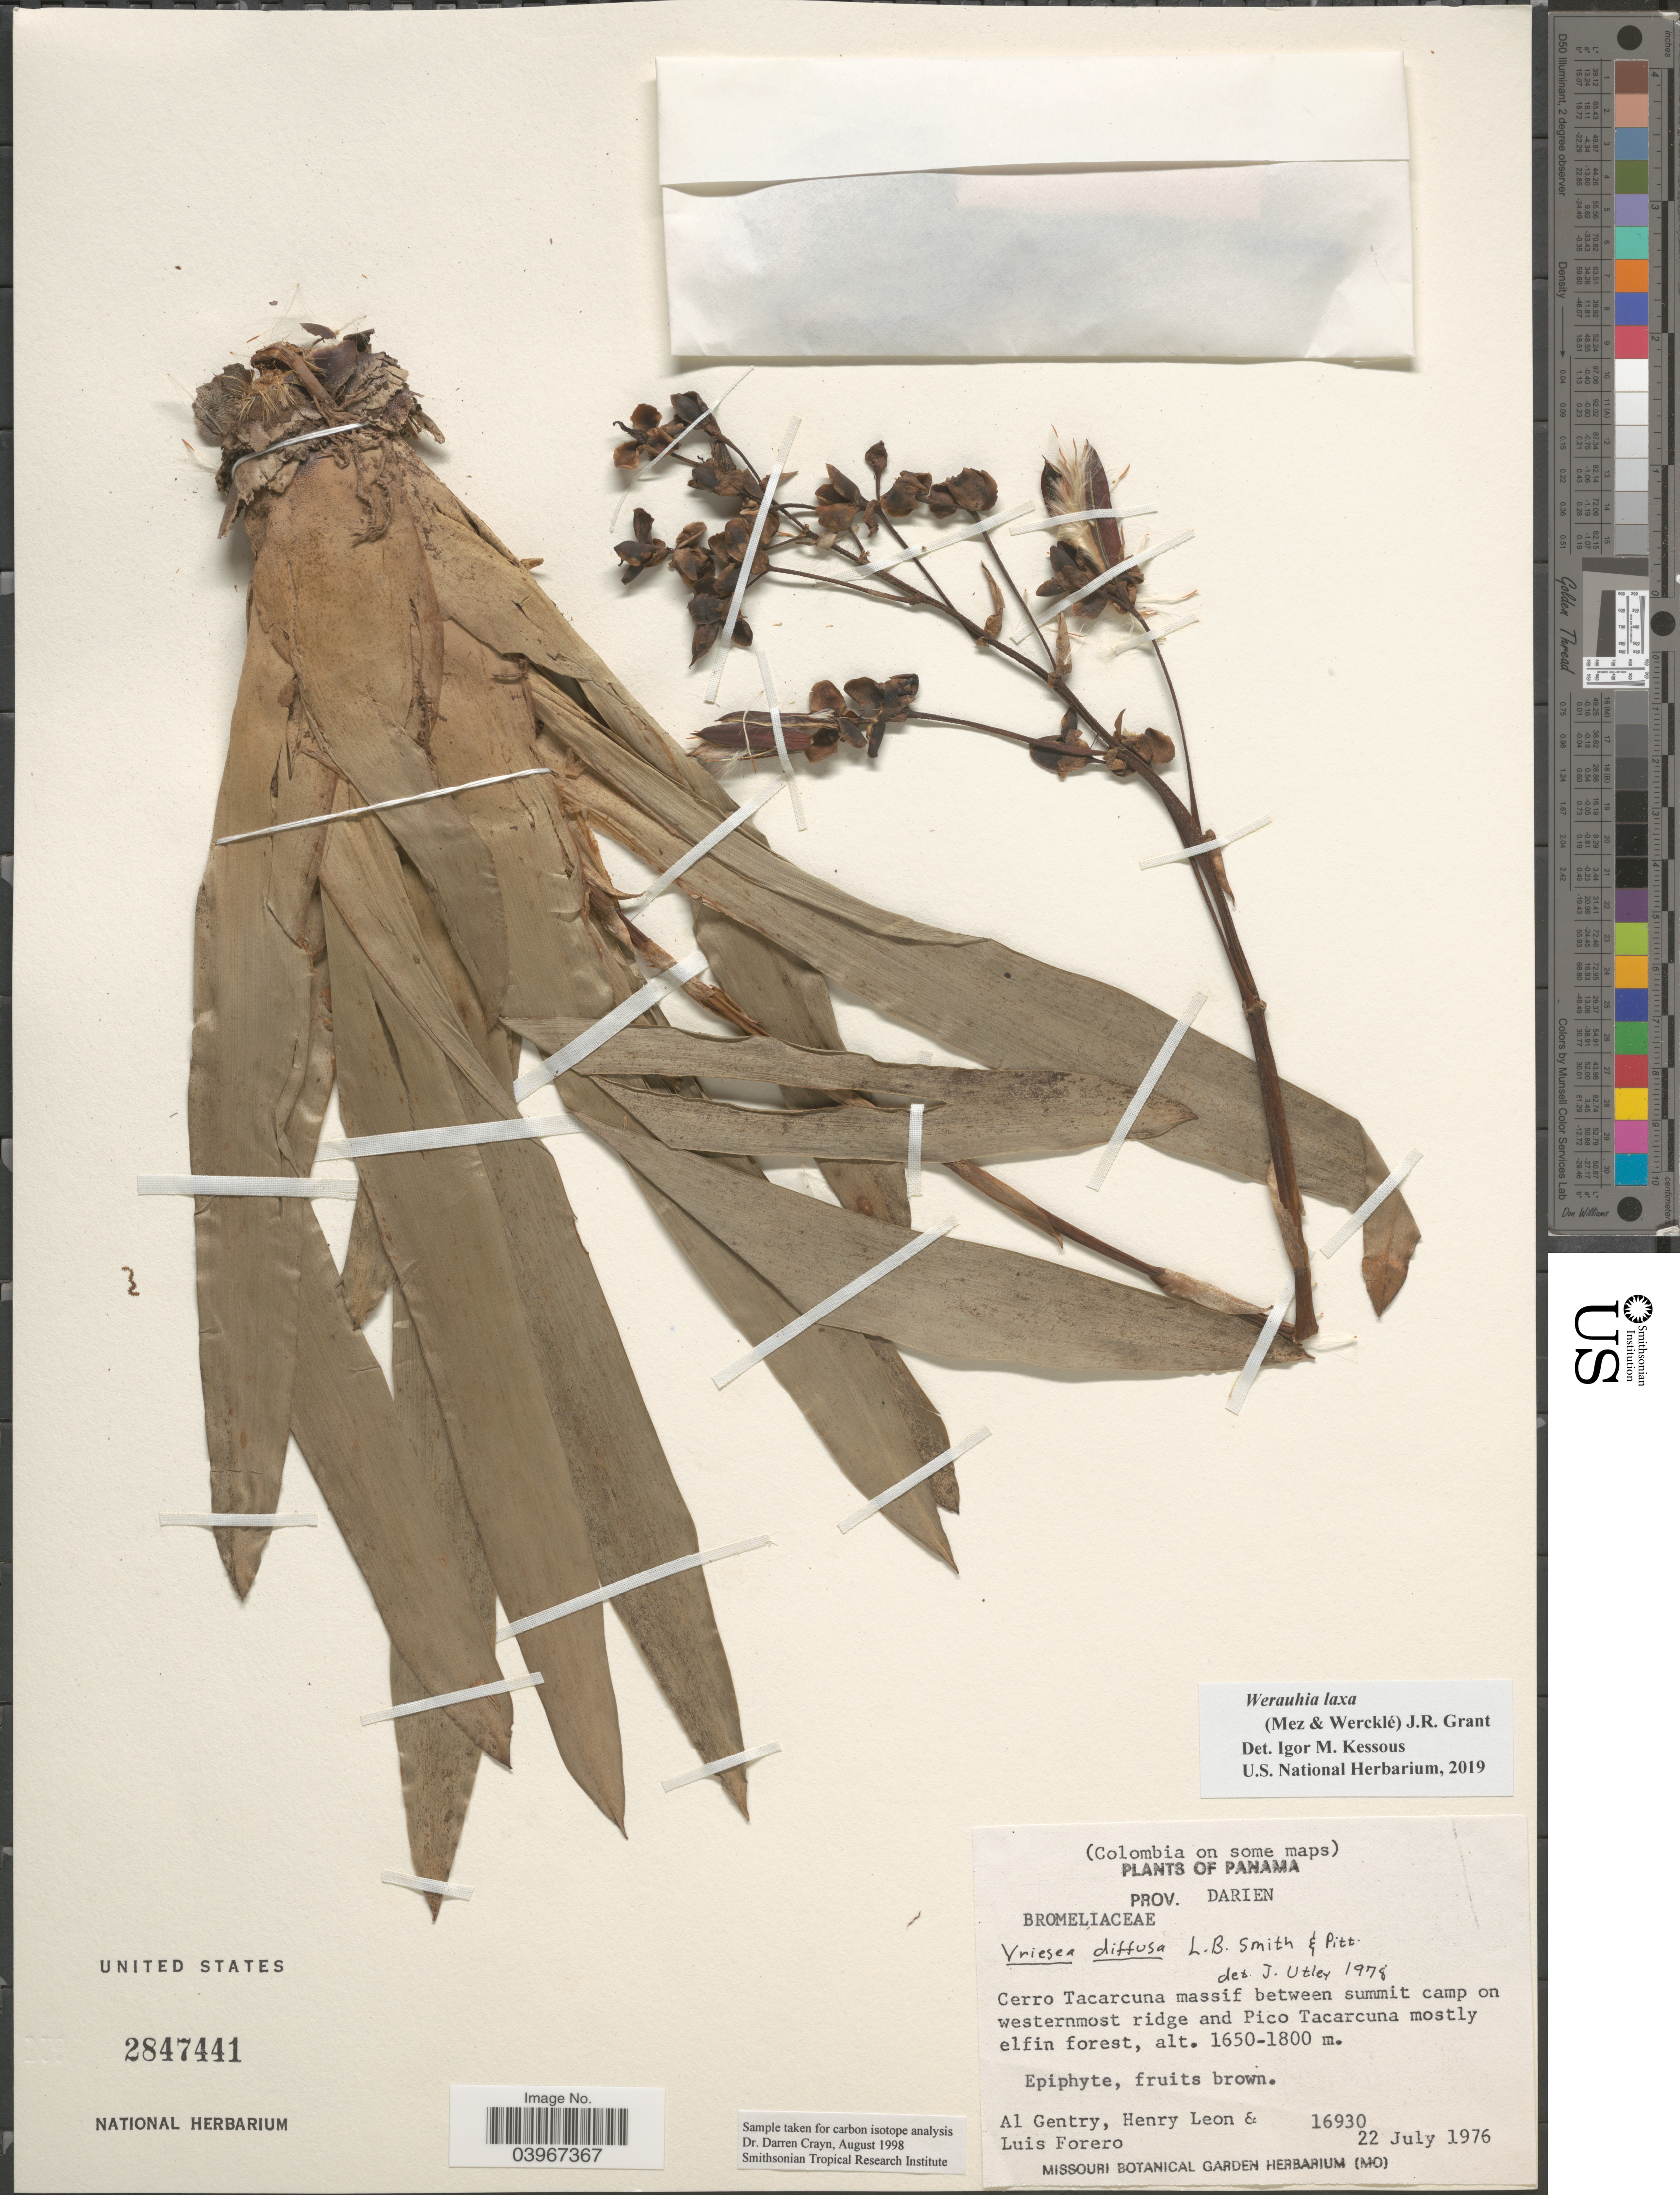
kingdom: Plantae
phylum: Tracheophyta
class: Liliopsida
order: Poales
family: Bromeliaceae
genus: Werauhia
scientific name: Werauhia laxa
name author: (Mez & Wercklé) J.R. Grant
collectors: A. H. Gentry, Henry Leon & L. Forero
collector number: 16930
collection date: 1976-07-22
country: Panama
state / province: Darien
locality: Cerro Tacarcuna massif between summit camp on westernmost ridge and Pico Tacarcuna mostly elfin forest.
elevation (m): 1650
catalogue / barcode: US 2847441